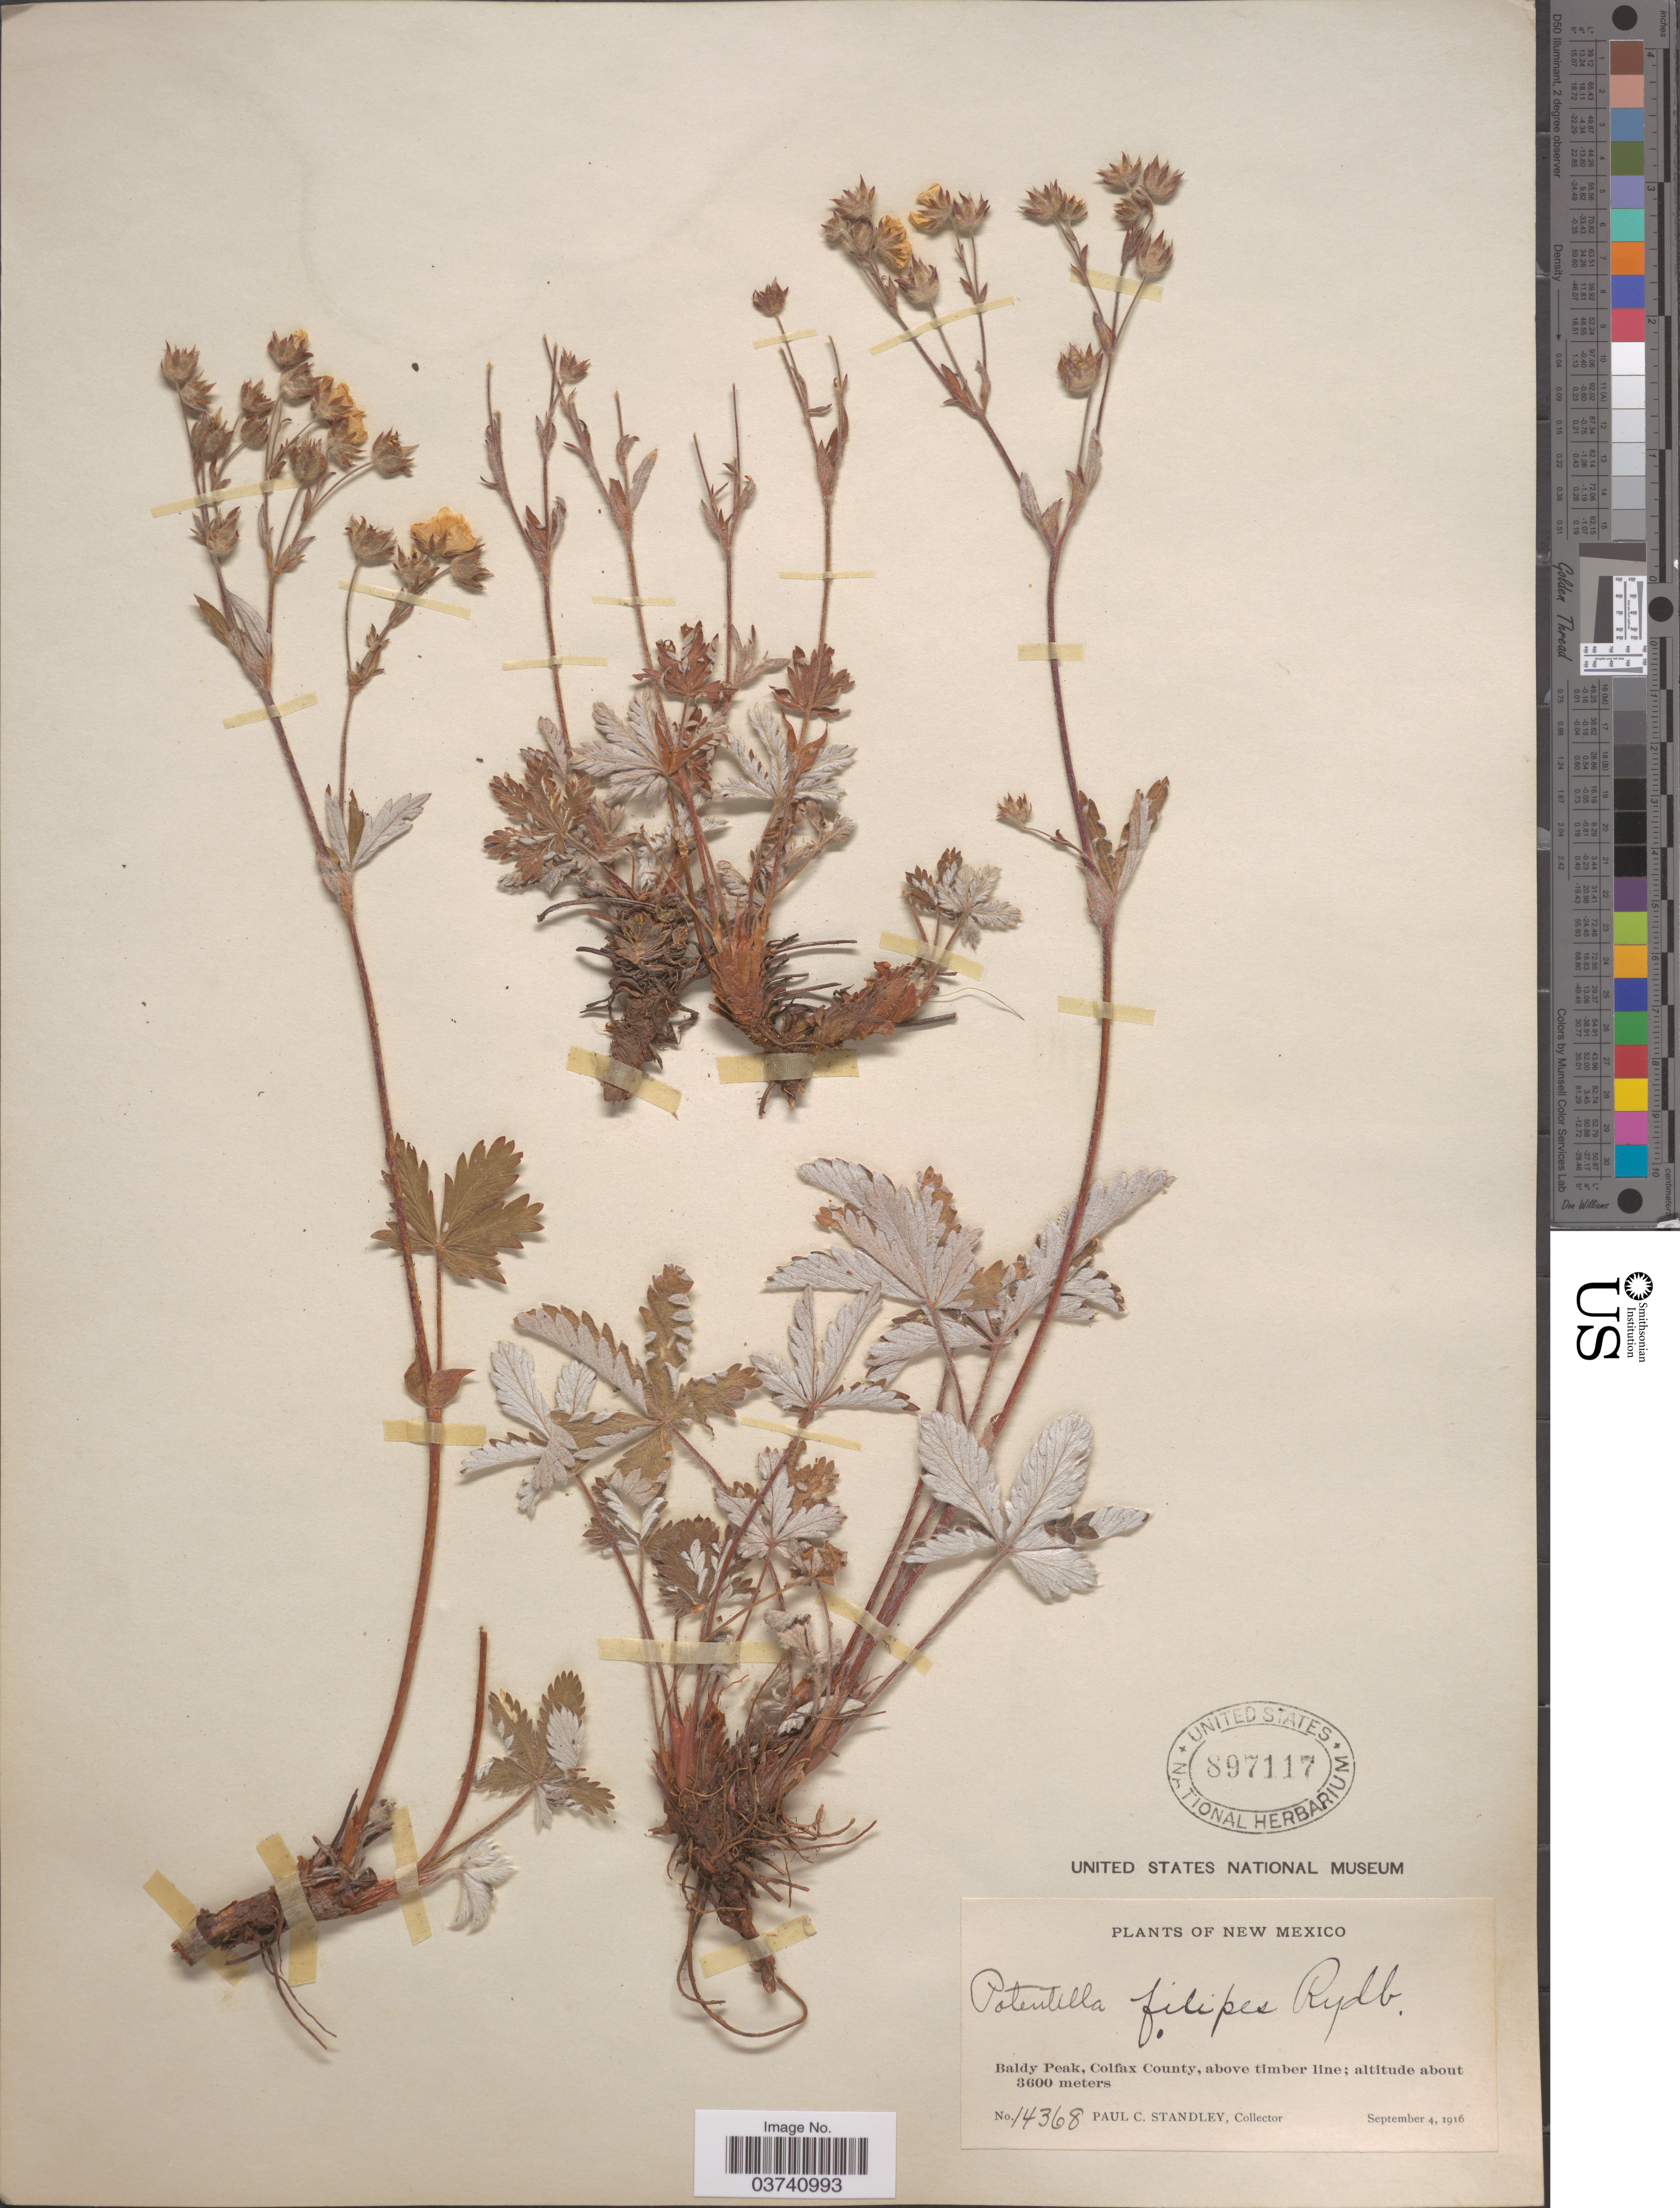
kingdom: Plantae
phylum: Tracheophyta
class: Magnoliopsida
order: Rosales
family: Rosaceae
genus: Potentilla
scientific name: Potentilla pulcherrima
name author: Lehm.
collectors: P. C. Standley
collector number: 14368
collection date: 1916-09-04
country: United States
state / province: New Mexico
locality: Baldy Peak, Colfax County, above timber line.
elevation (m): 3600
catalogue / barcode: US 897117